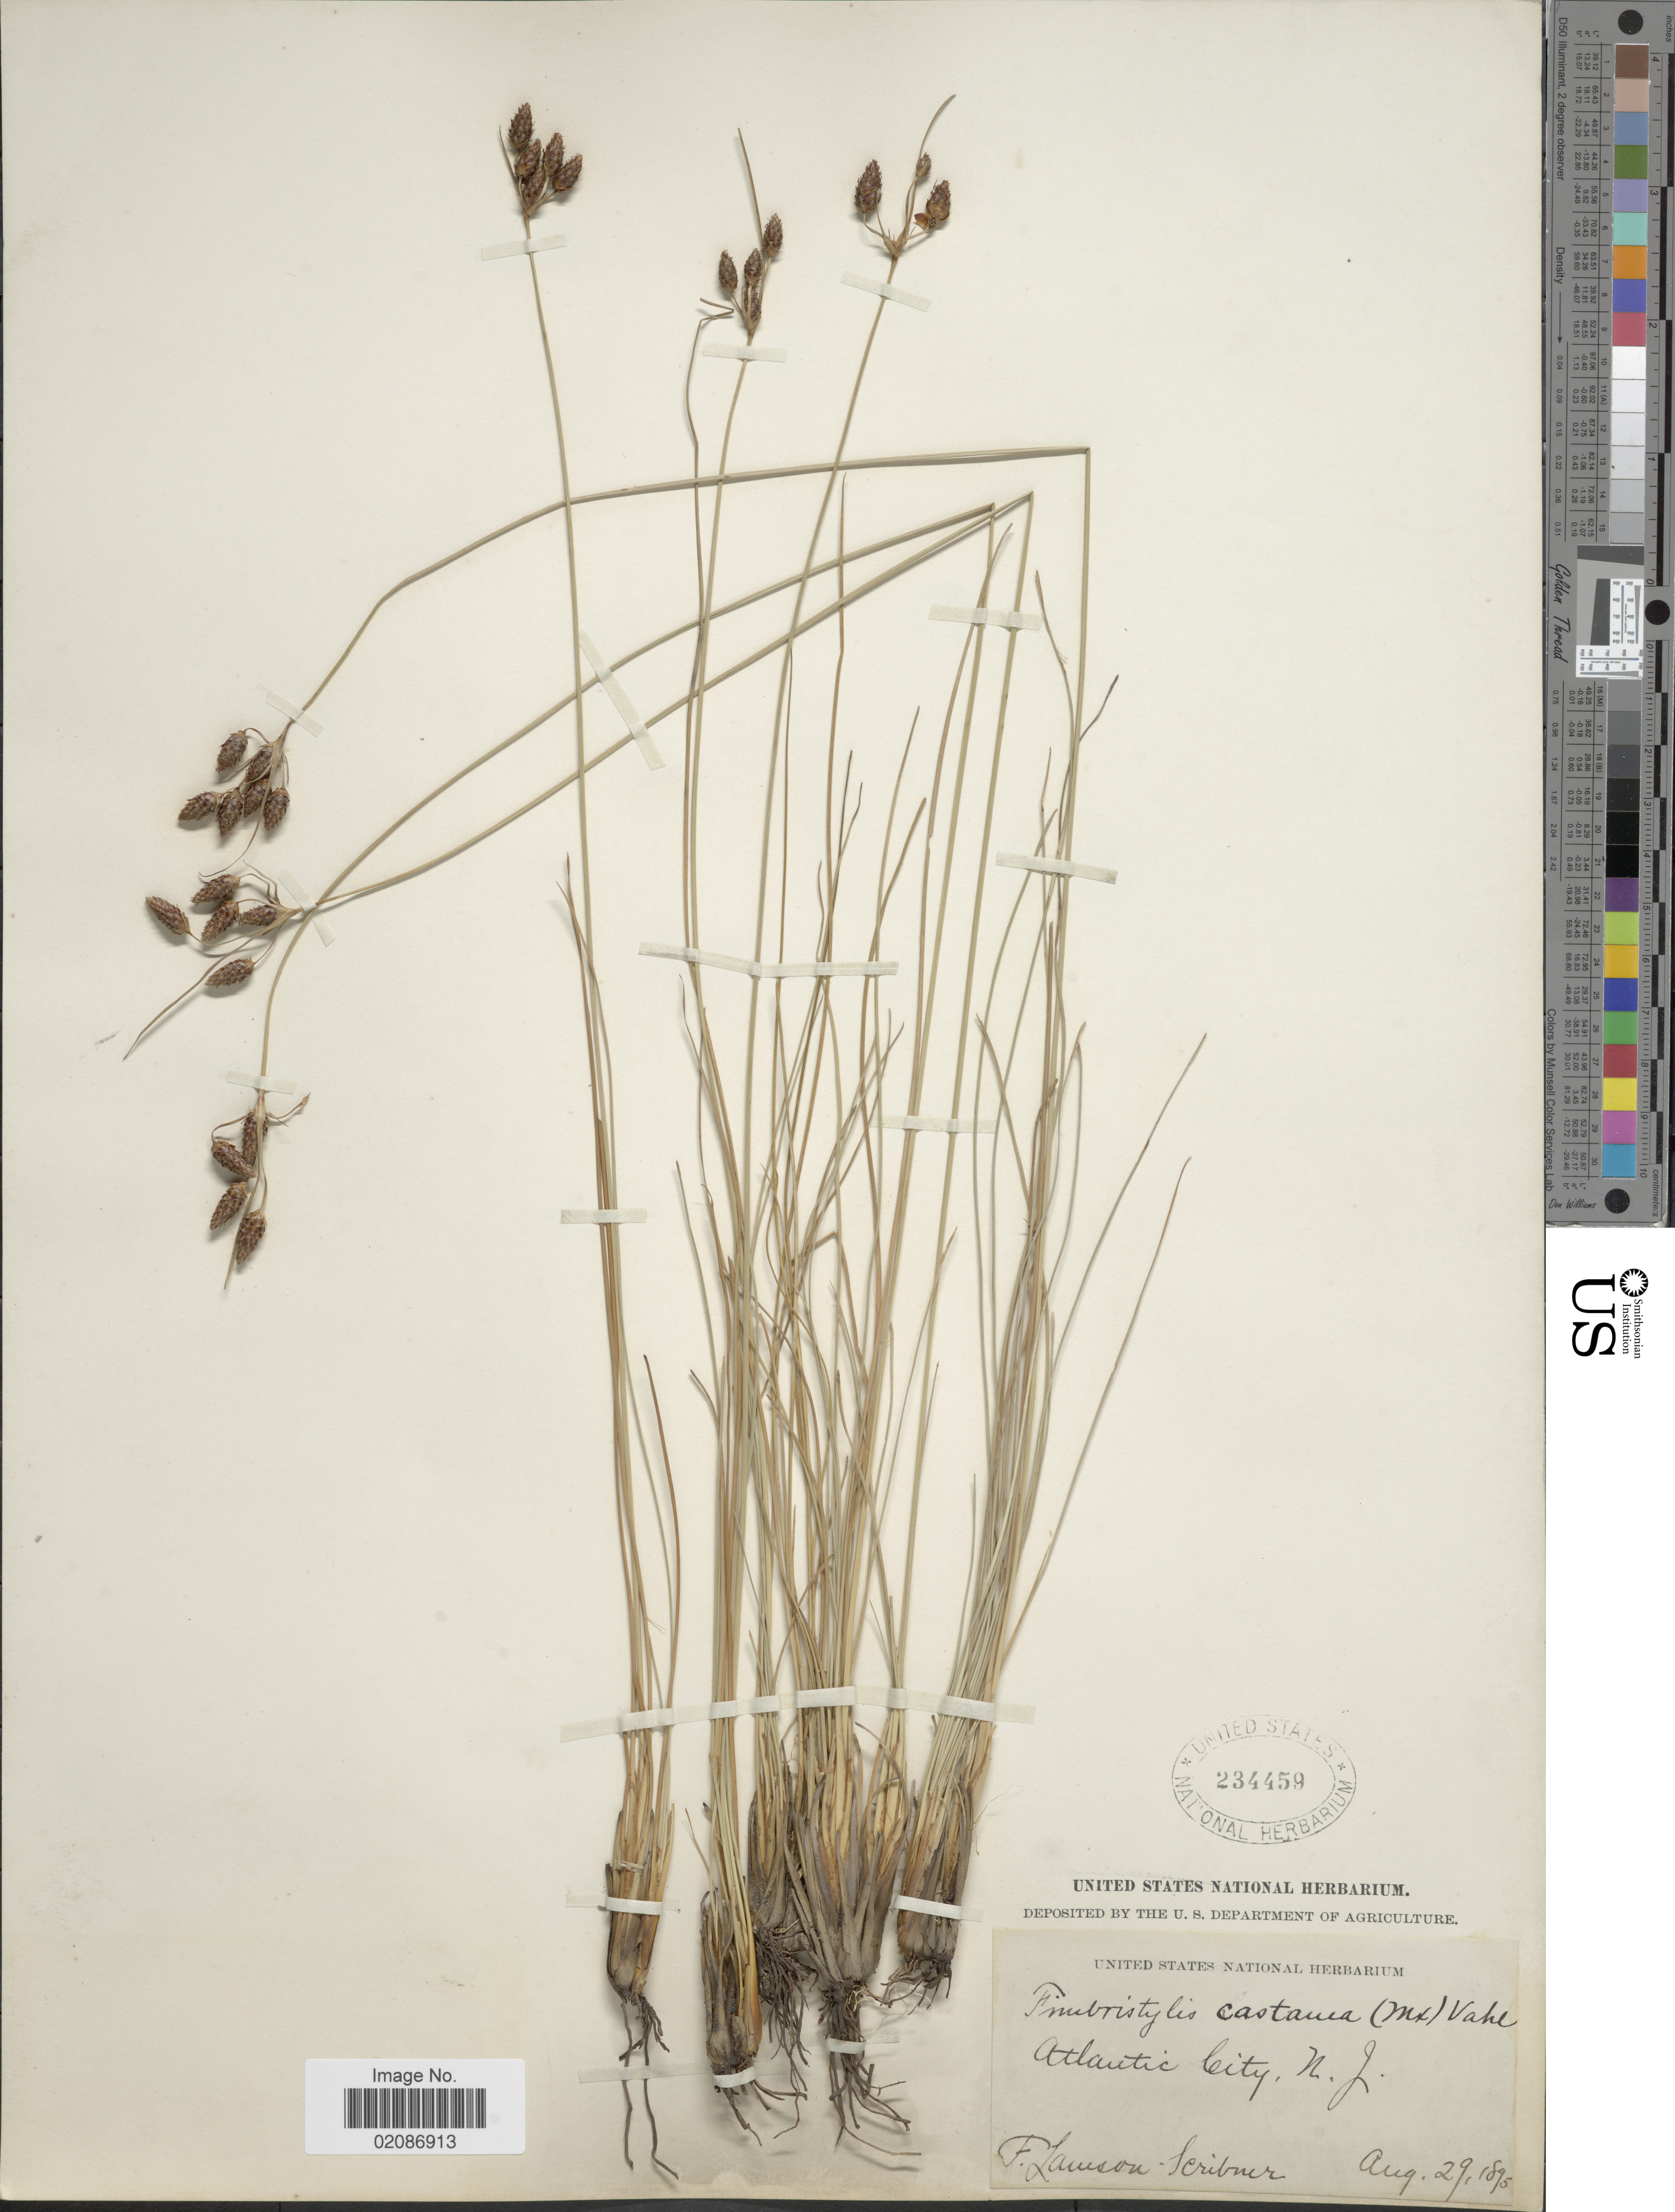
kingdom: Plantae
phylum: Tracheophyta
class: Liliopsida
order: Poales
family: Cyperaceae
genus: Fimbristylis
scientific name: Fimbristylis castanea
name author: (Michx.) Vahl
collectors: F. L. Scribner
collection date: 1895-08-29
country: United States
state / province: New Jersey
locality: Atlantic City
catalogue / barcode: US 234459